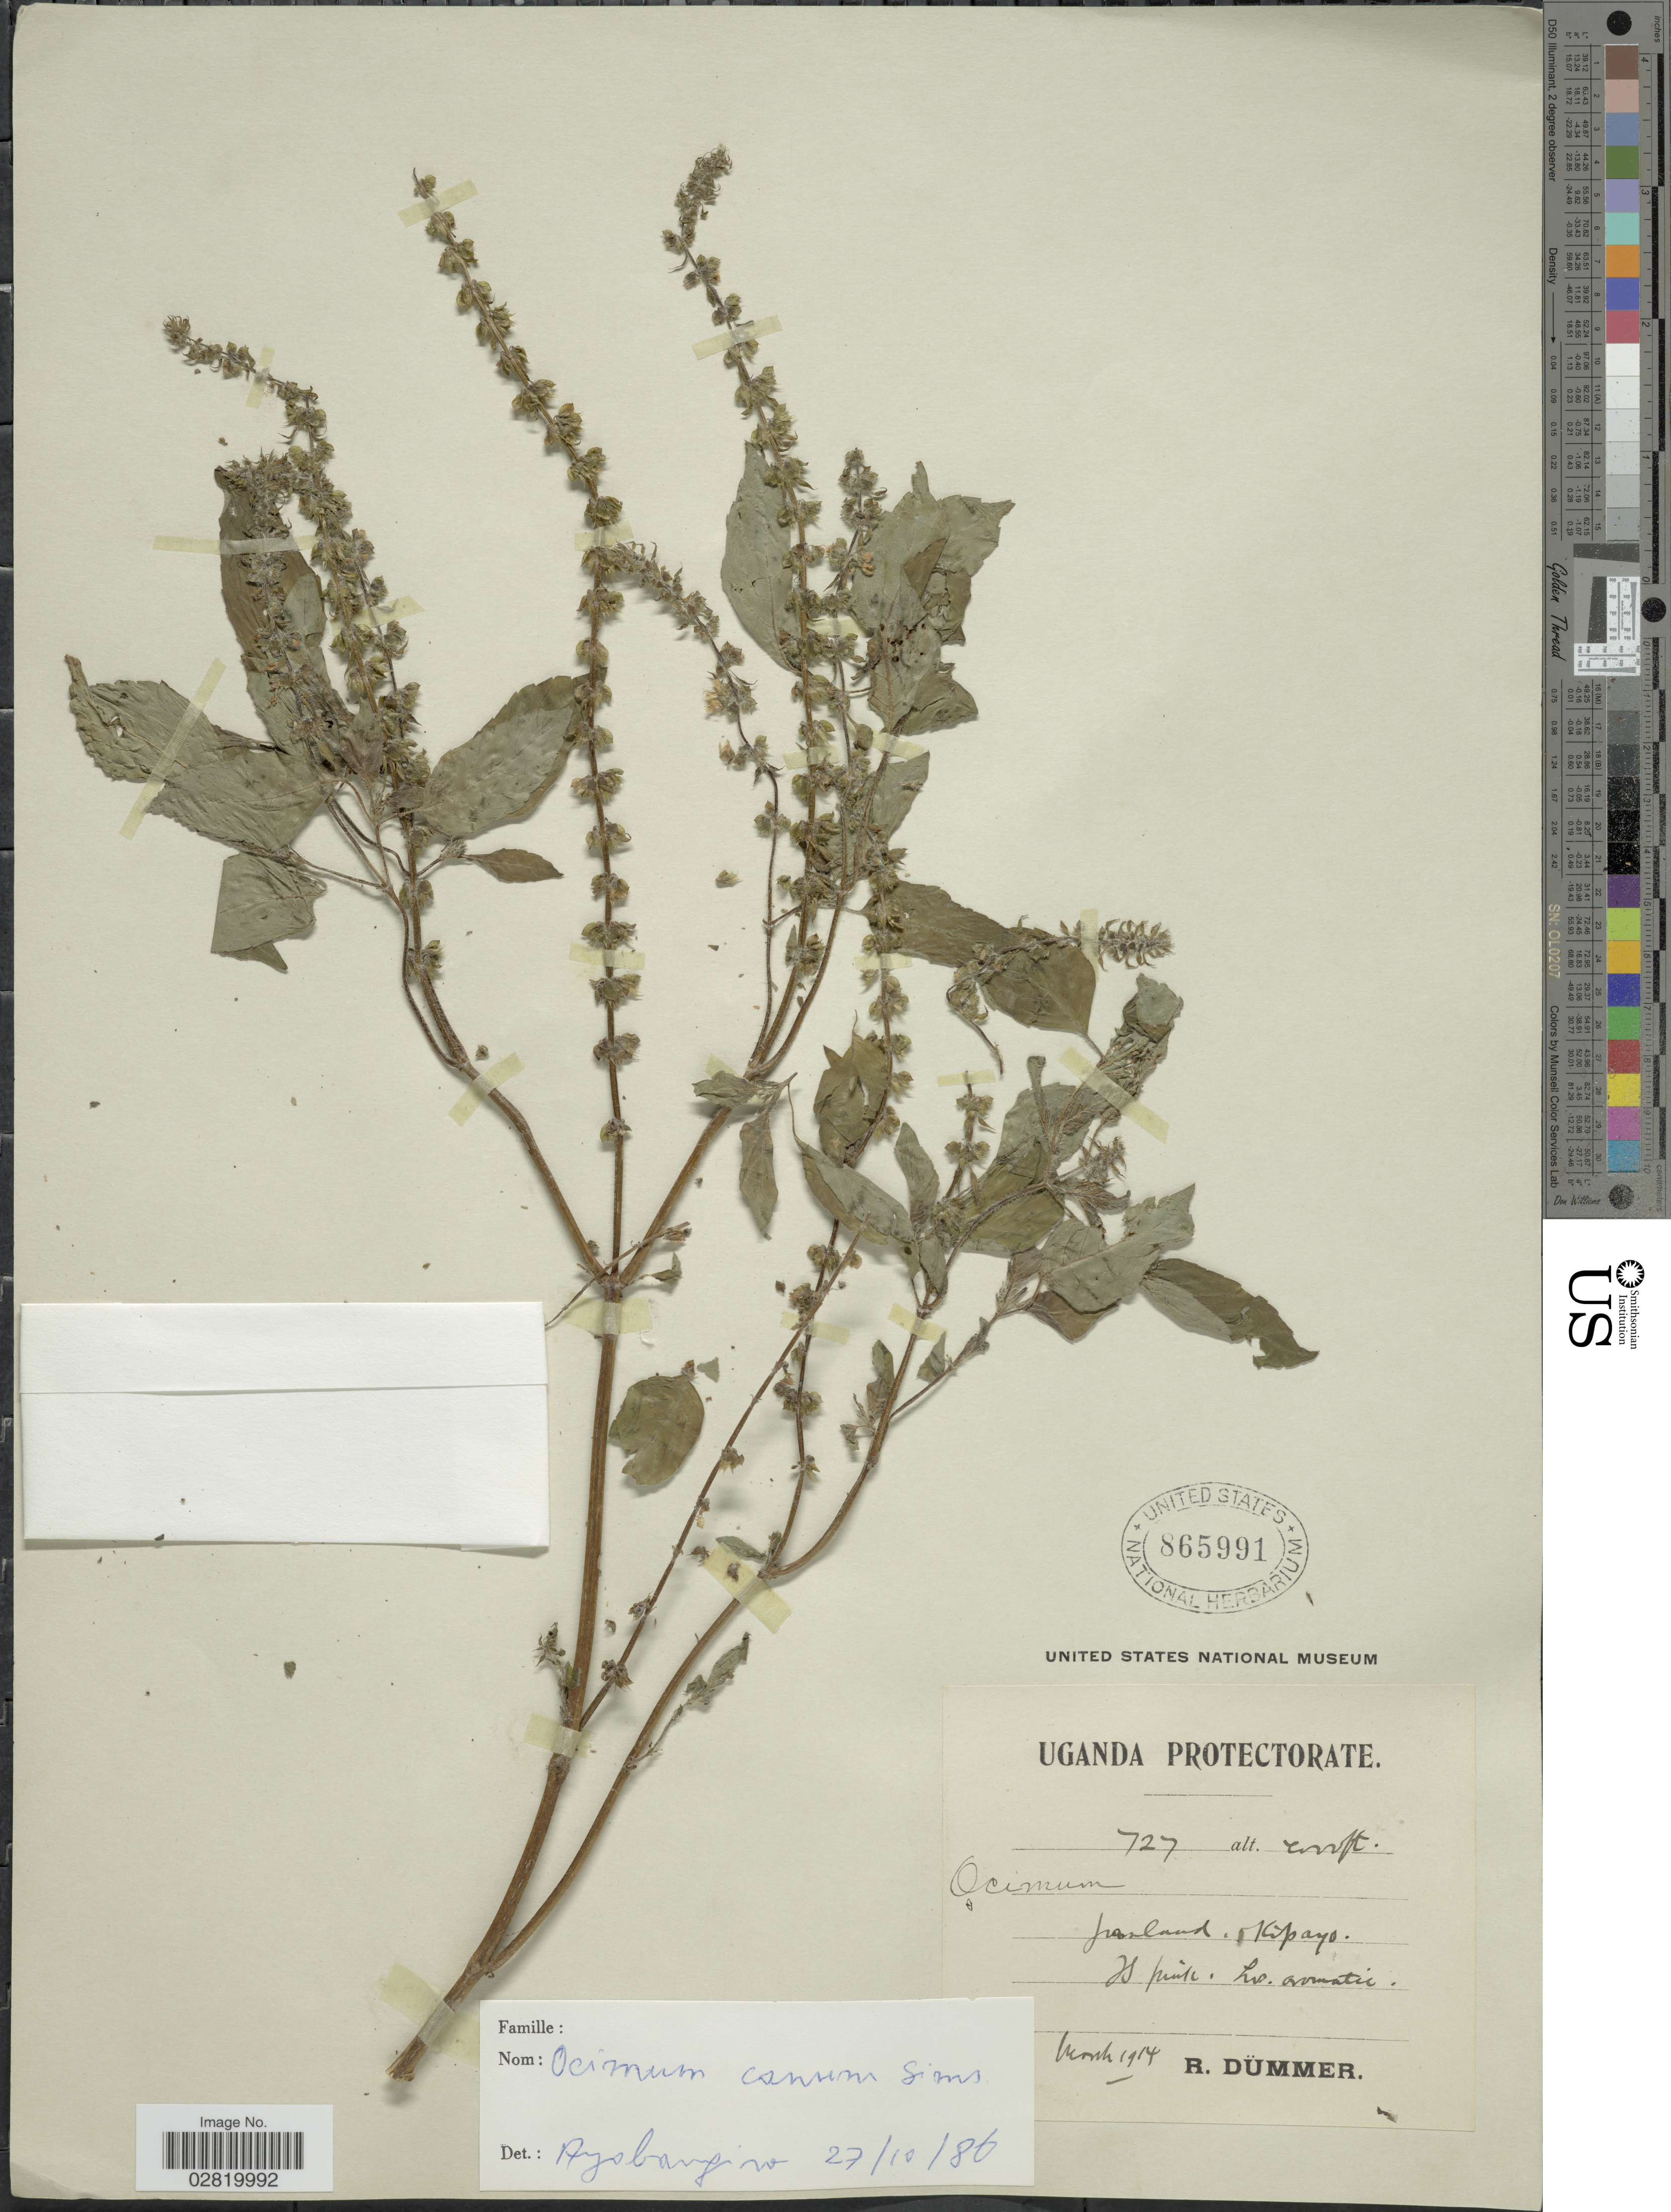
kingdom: Plantae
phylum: Tracheophyta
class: Magnoliopsida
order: Lamiales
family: Lamiaceae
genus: Ocimum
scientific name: Ocimum canum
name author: Sims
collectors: R. Duemmer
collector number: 727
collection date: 1914-03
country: Uganda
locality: Uganda Protectorate, Kipayo.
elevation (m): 1219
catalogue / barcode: US 865991